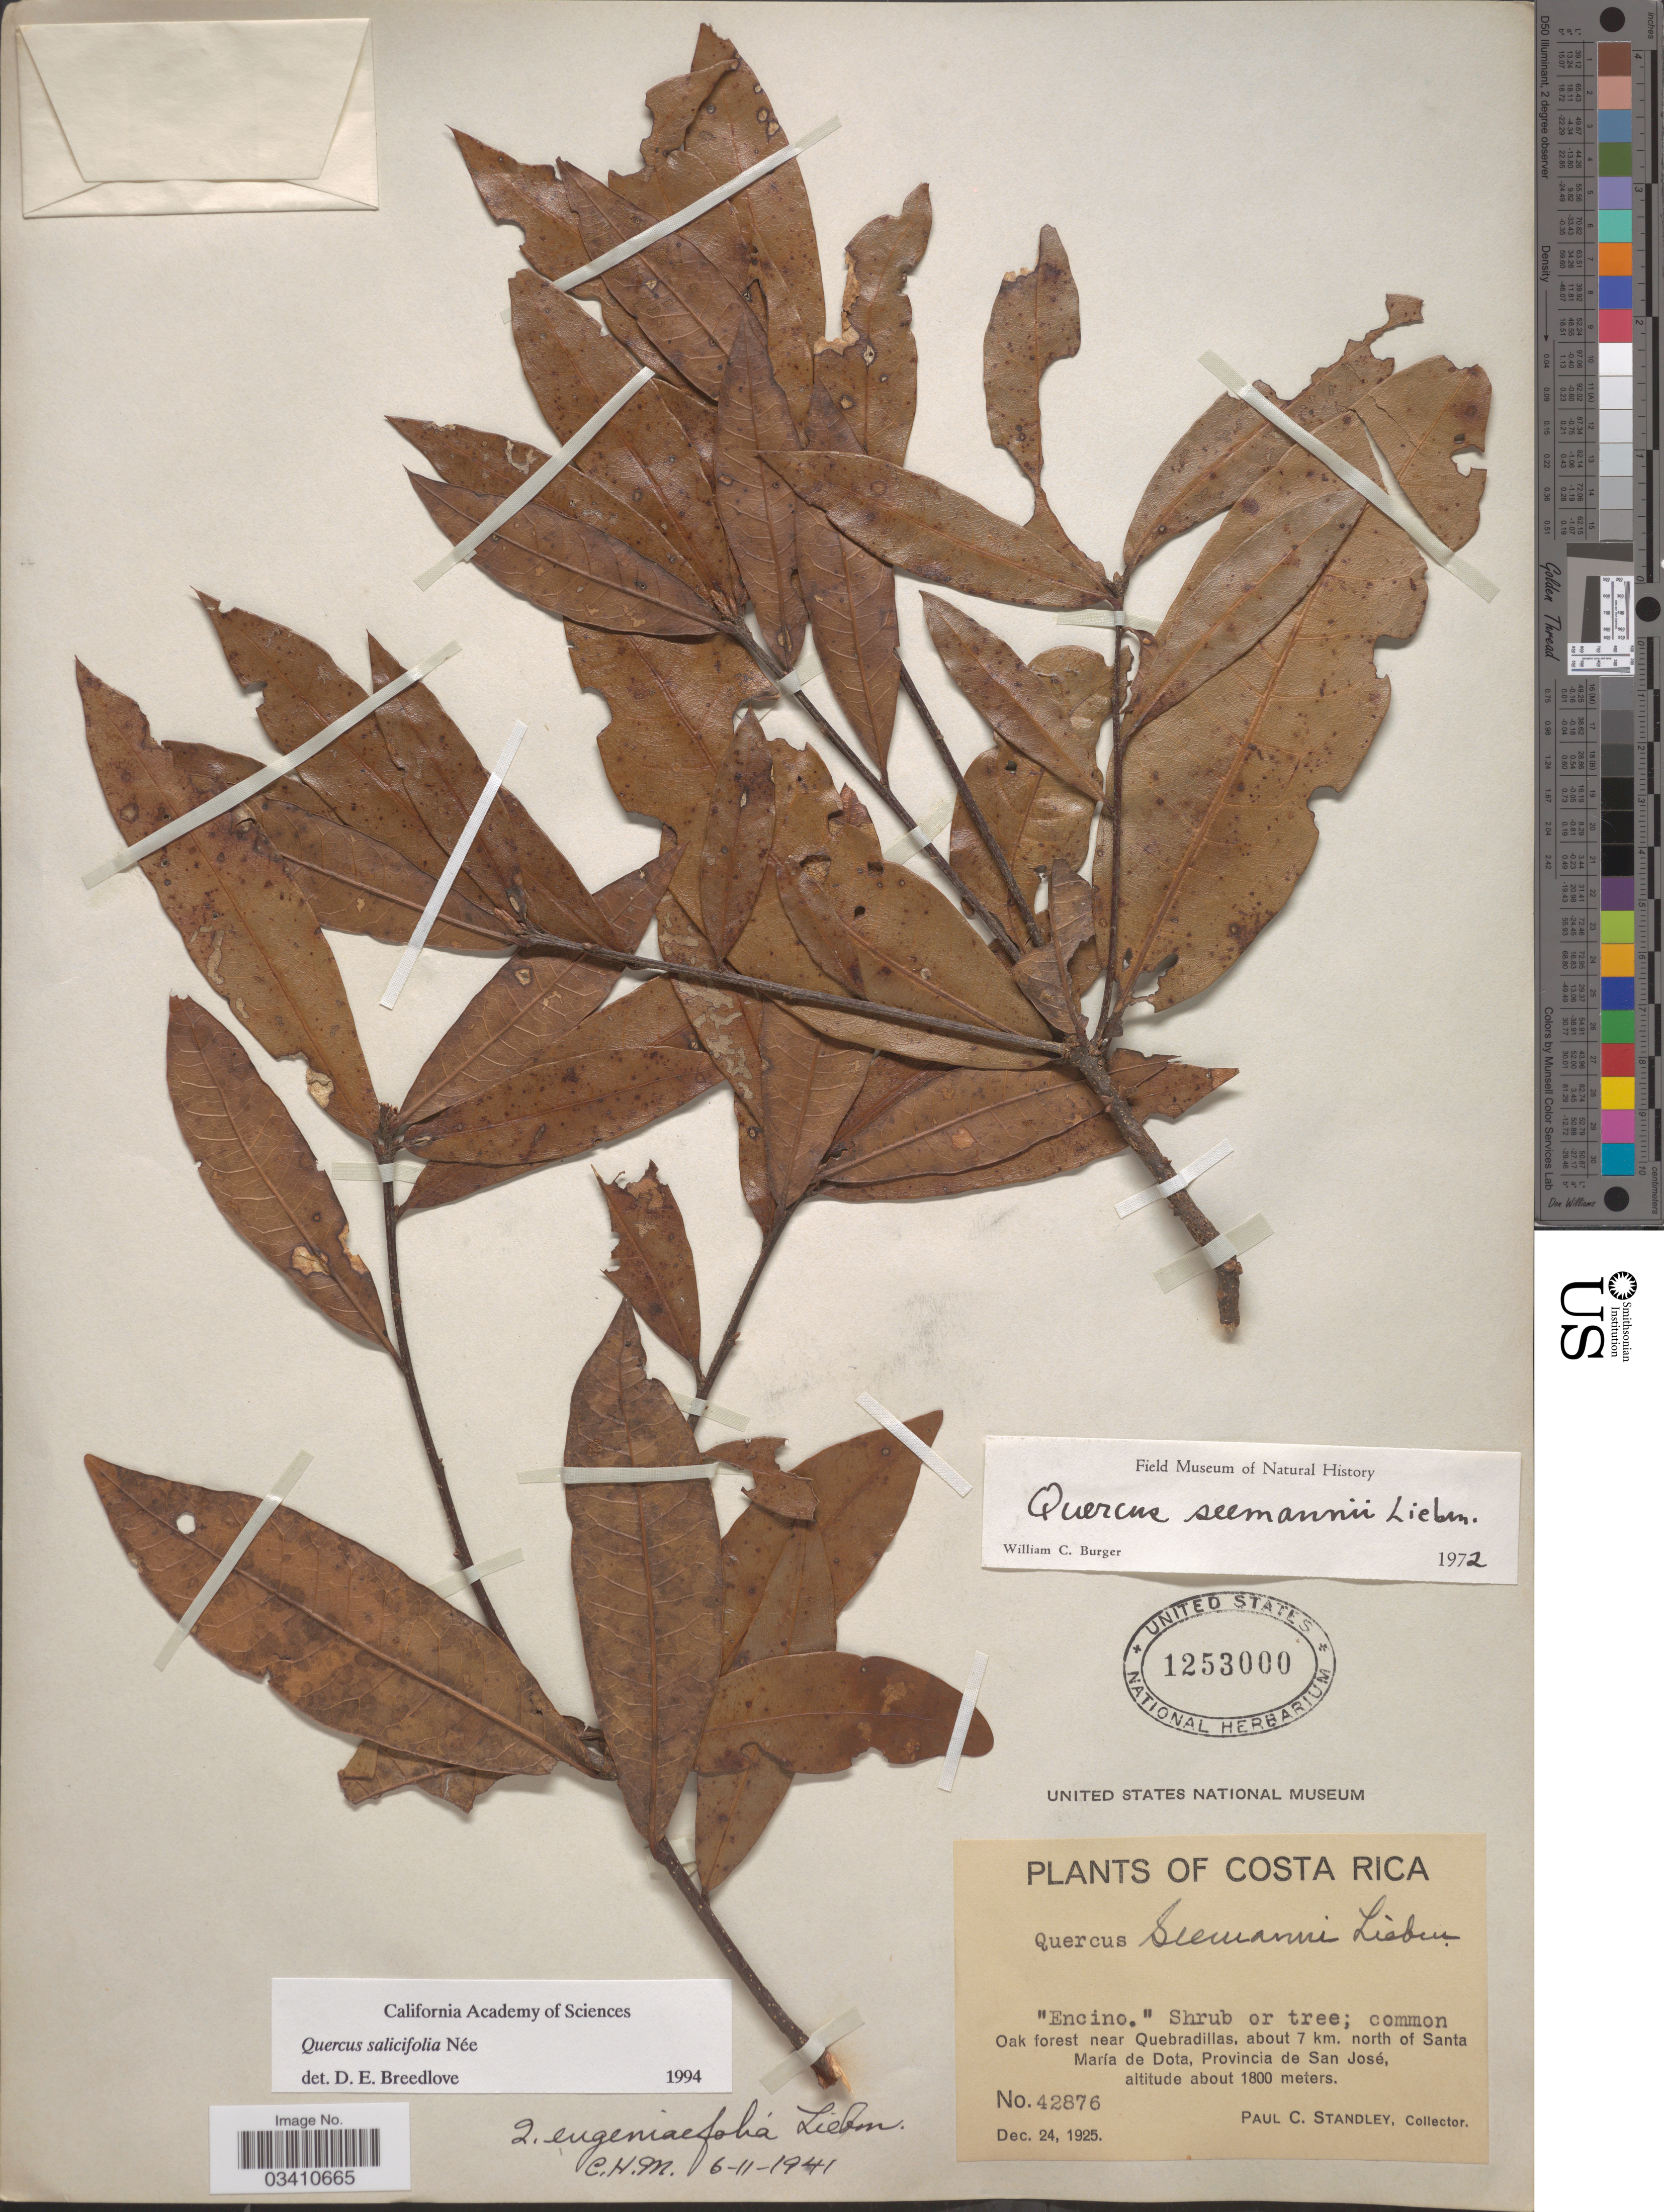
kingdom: Plantae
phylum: Tracheophyta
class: Magnoliopsida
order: Fagales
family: Fagaceae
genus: Quercus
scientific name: Quercus salicifolia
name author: Née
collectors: P. C. Standley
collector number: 42876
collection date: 1925-12-24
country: Costa Rica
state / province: San José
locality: Oak forest near Quebradillas, about 7 km. north of Santa María de Dota.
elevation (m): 1800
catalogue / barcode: US 1253000